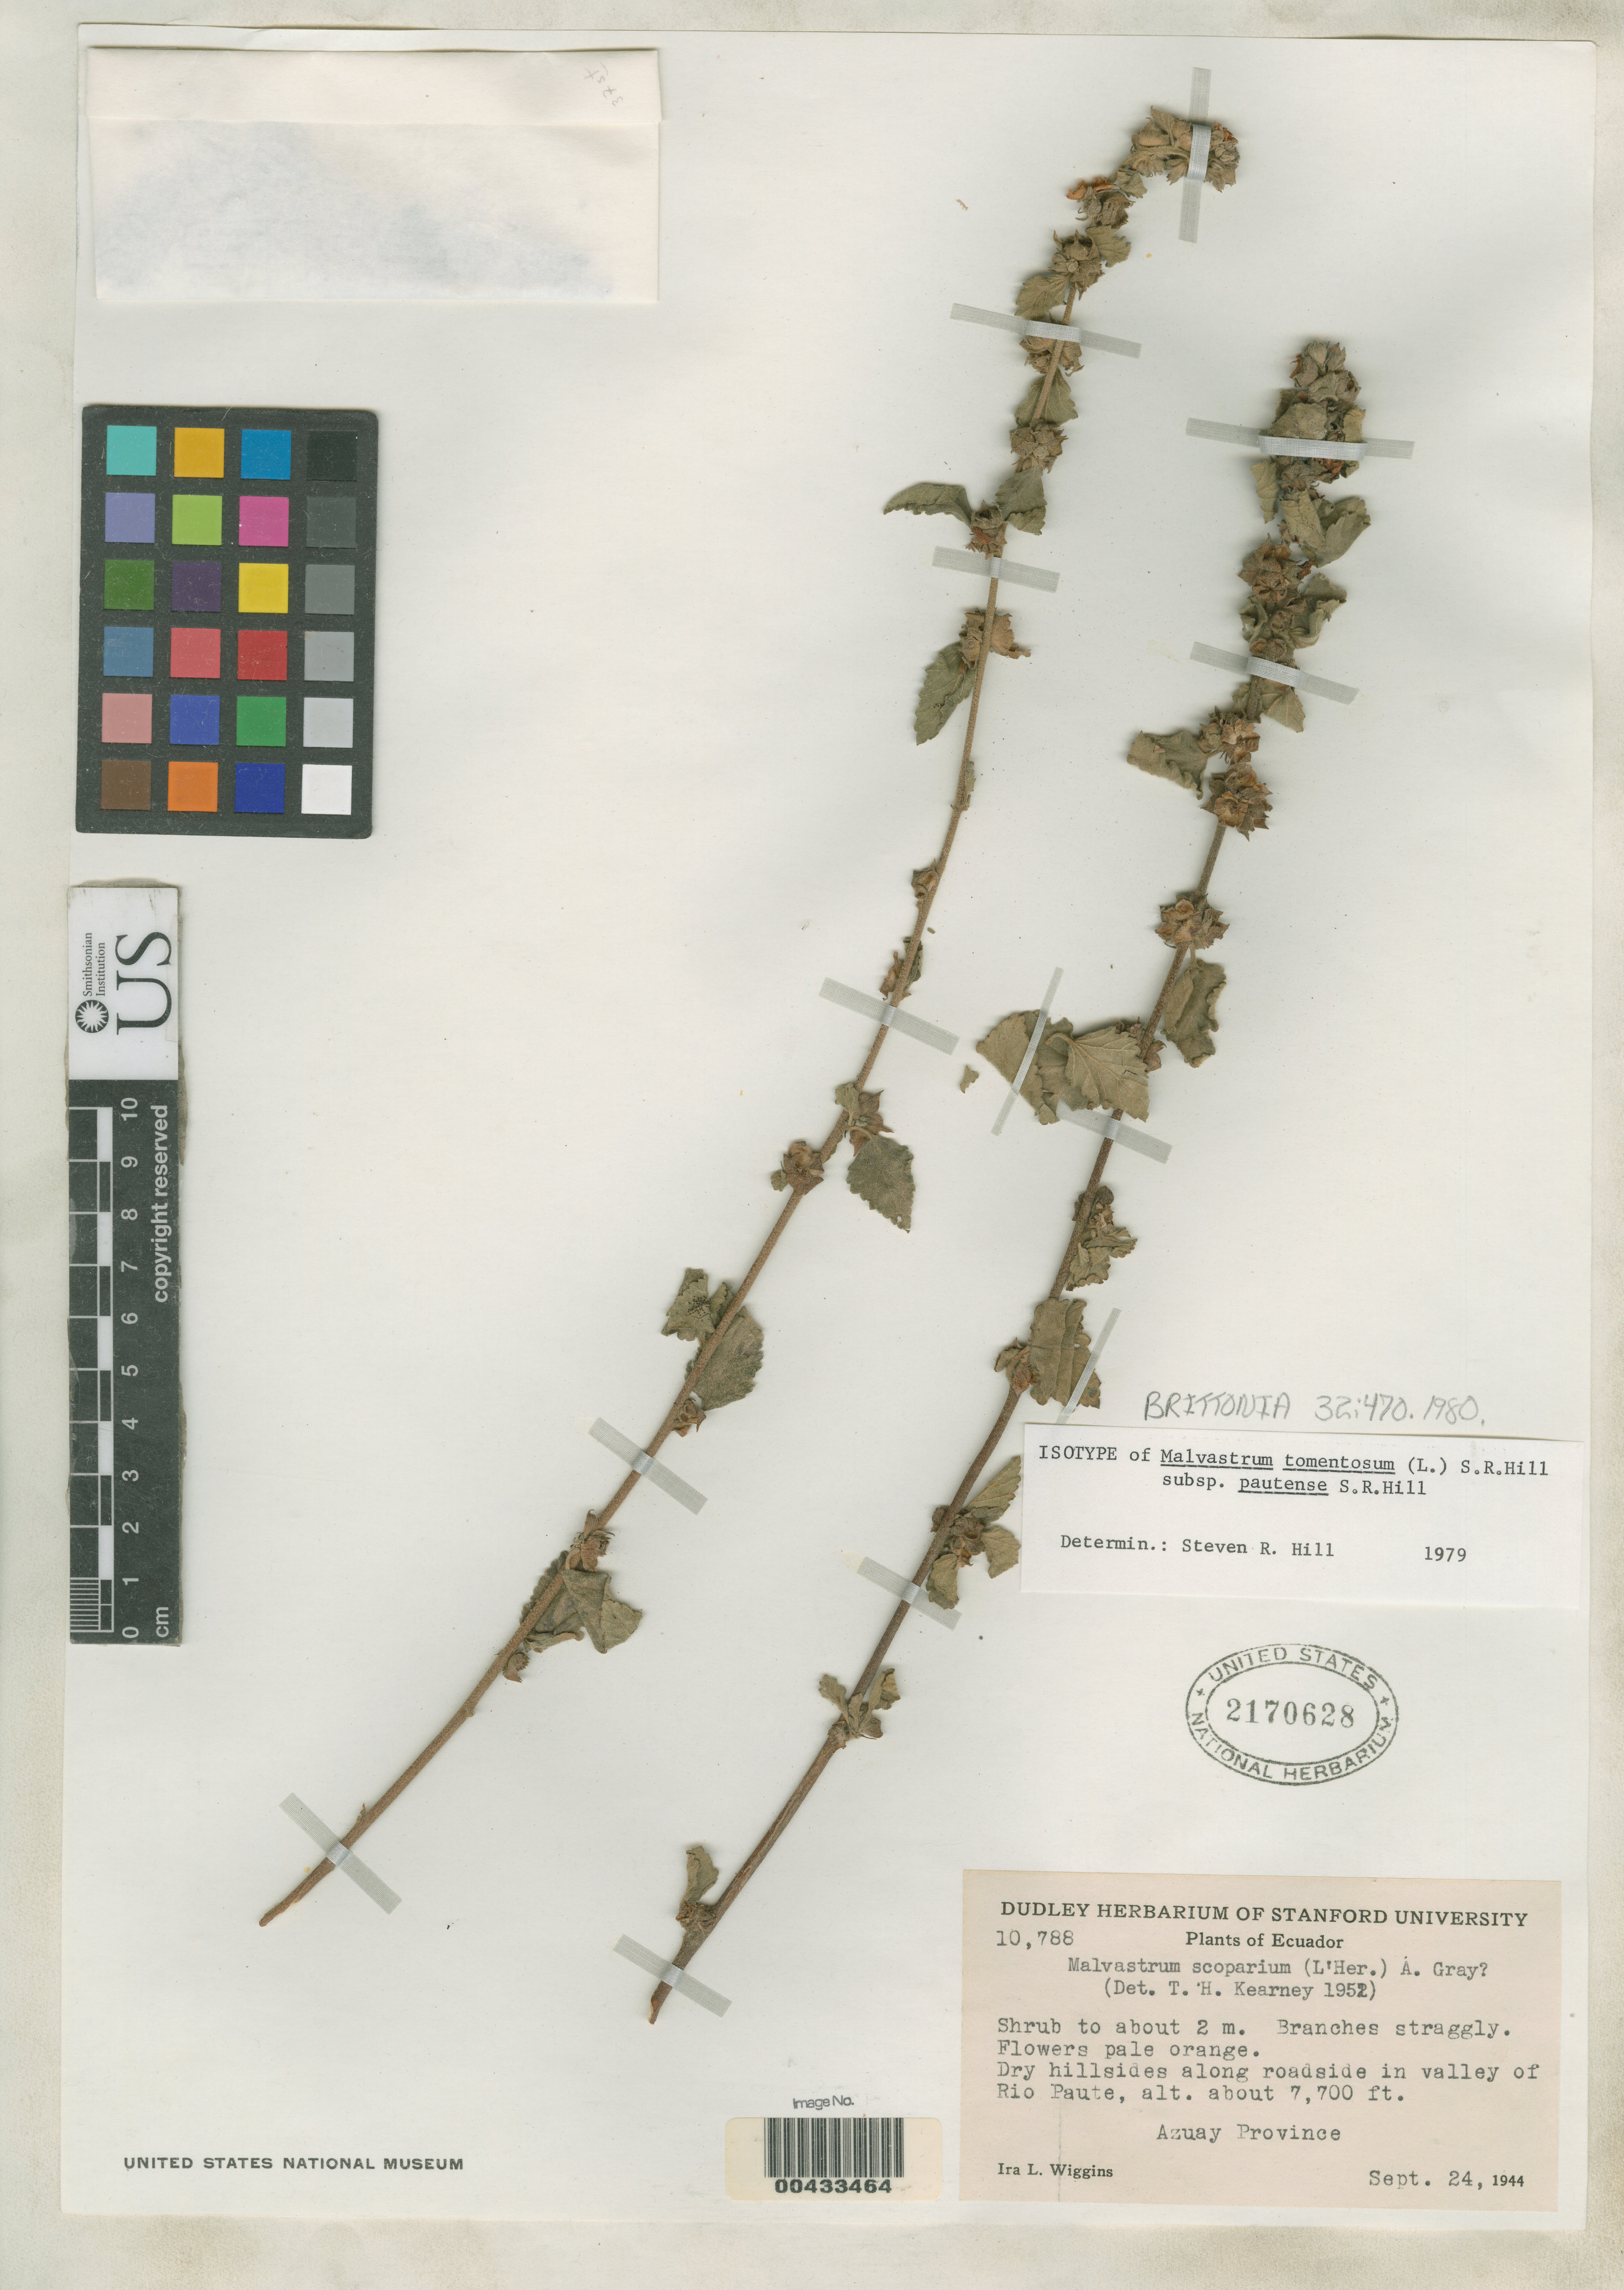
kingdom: Plantae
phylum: Tracheophyta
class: Magnoliopsida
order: Malvales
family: Malvaceae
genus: Malvastrum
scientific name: Malvastrum tomentosum subsp. pautense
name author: S.R. Hill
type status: Isotype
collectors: I. L. Wiggins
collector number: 10788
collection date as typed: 24 Sep 1944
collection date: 1944-09-24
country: Ecuador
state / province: Azuay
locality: Roadside in Valley of Rio Paute.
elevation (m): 2347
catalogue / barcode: US 2170628